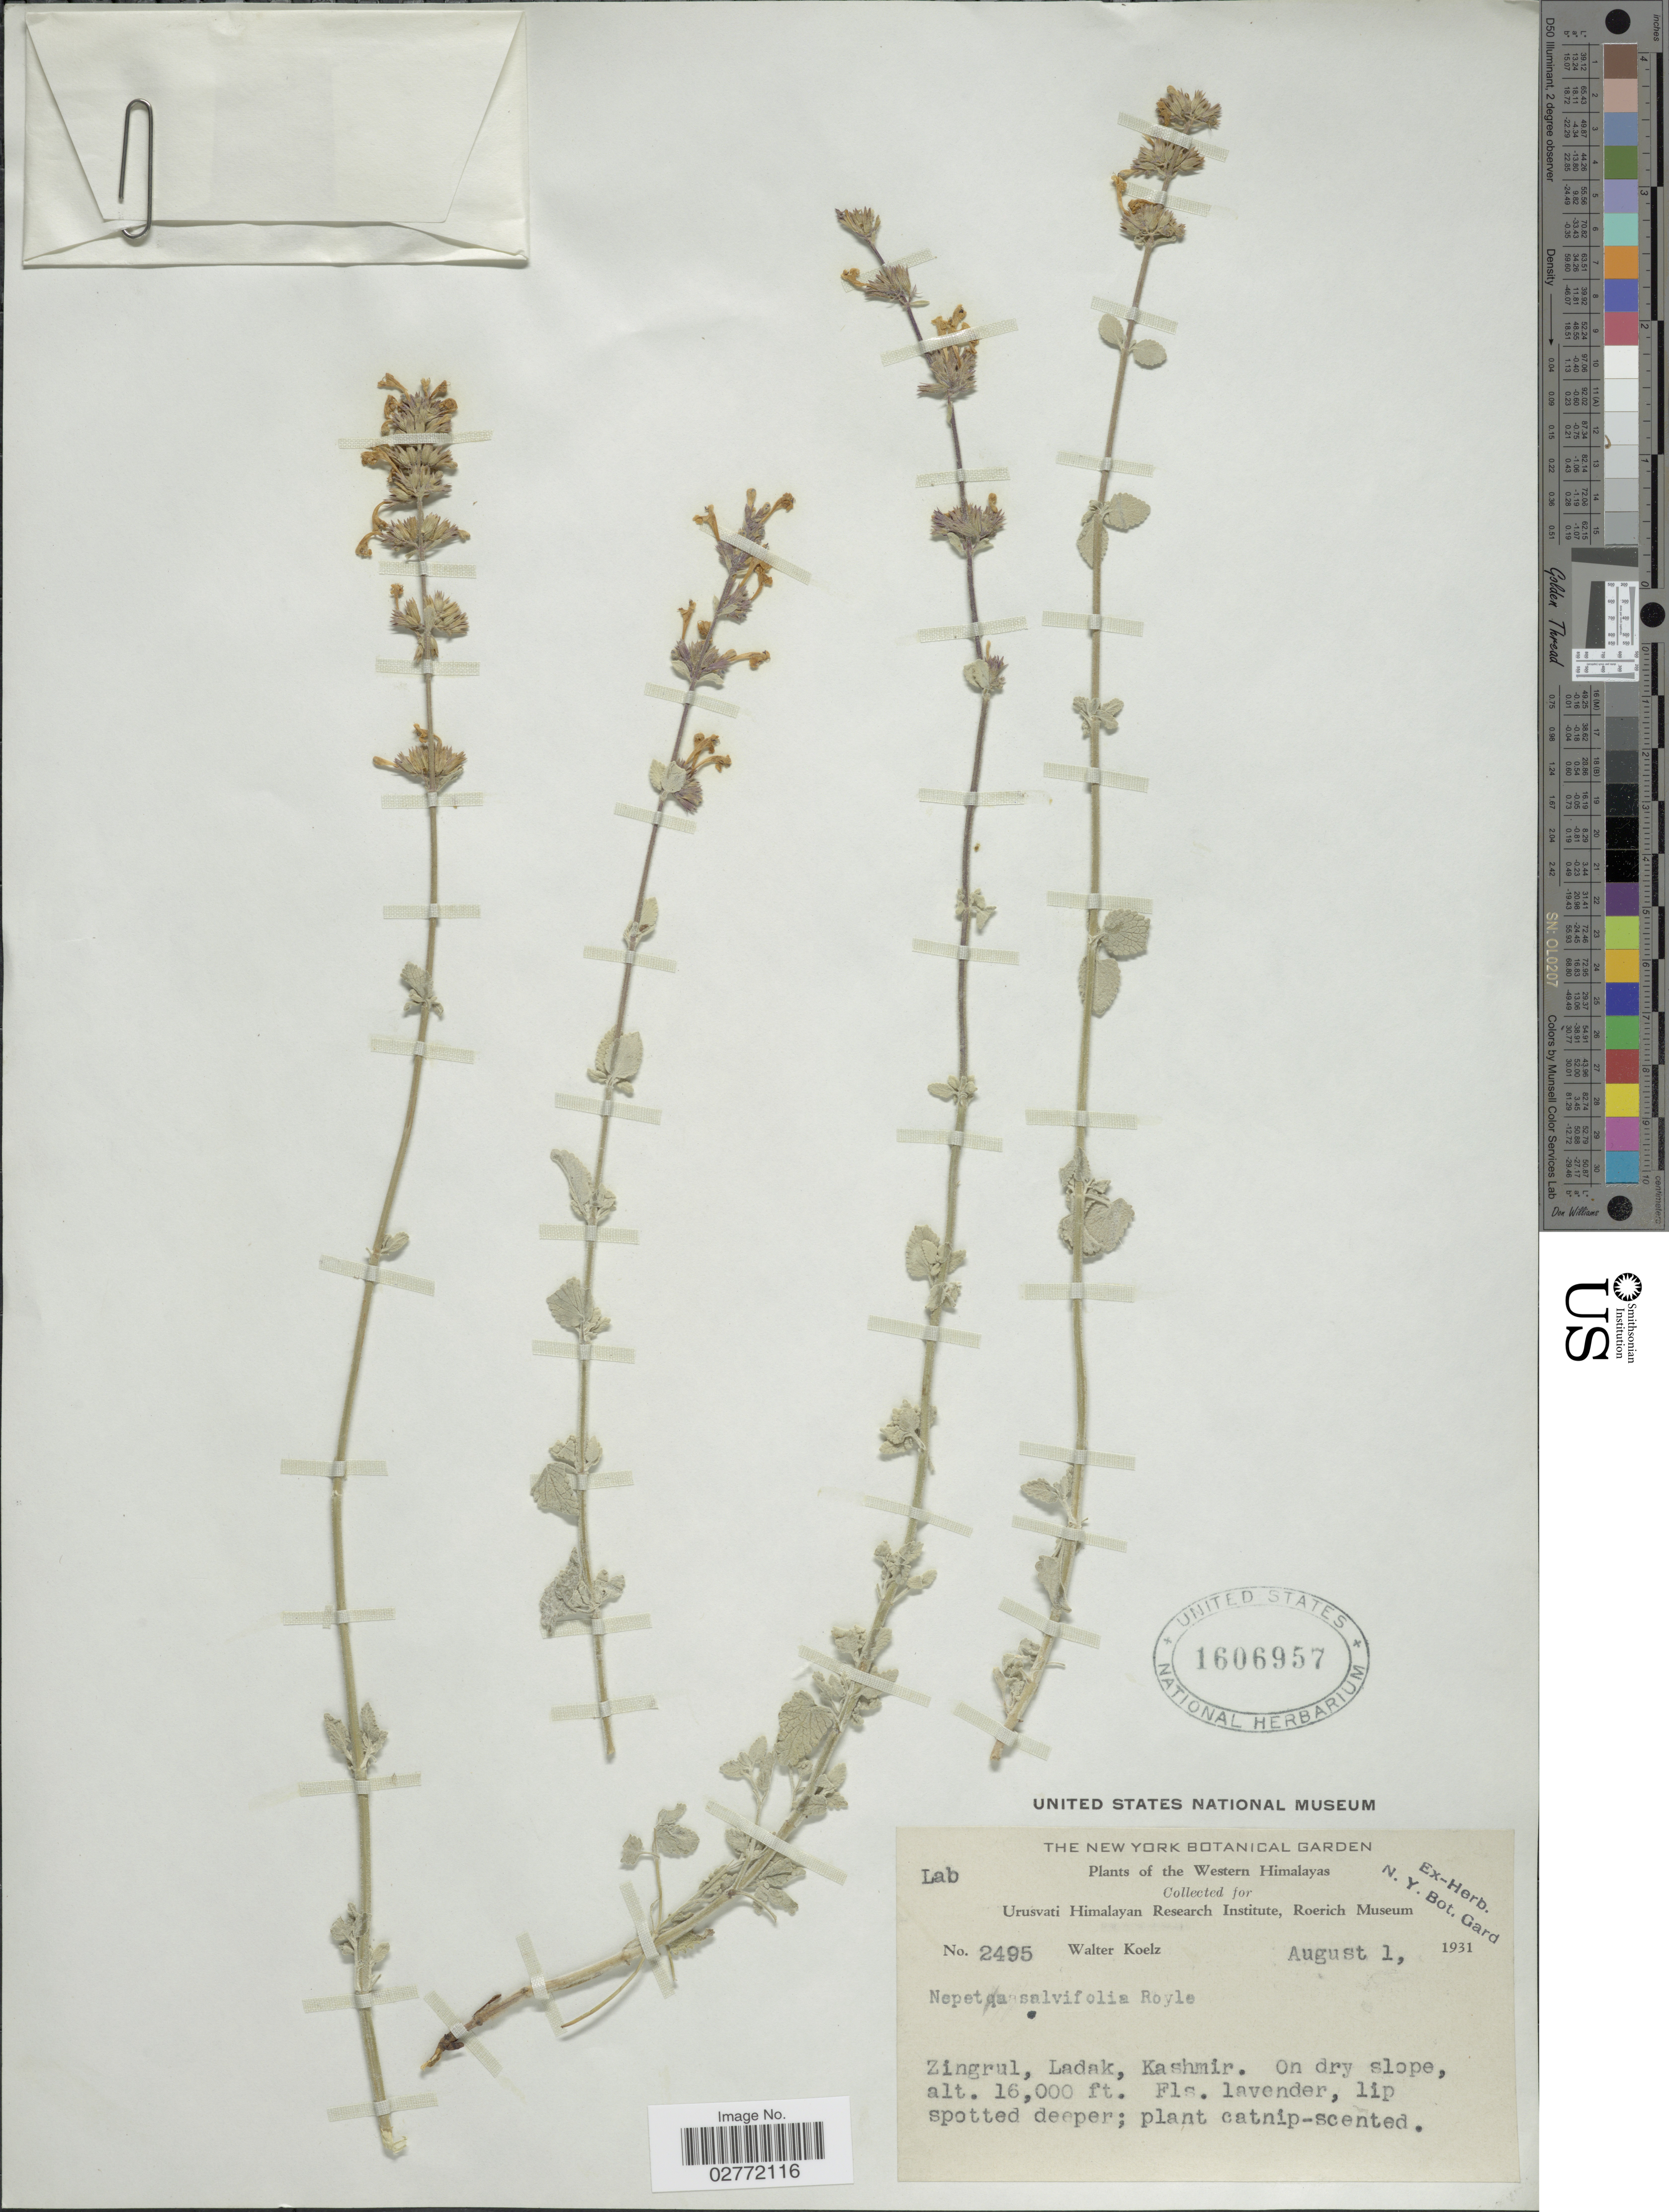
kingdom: Plantae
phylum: Tracheophyta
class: Magnoliopsida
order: Lamiales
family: Lamiaceae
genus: Nepeta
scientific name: Nepeta salviifolia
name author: Pers.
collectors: W. N. Koelz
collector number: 2495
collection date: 1931-08-01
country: India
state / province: Ladakh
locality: Western Himalayas, Zingrul, Ladak, Kashmir.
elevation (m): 4877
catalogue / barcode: US 1606957